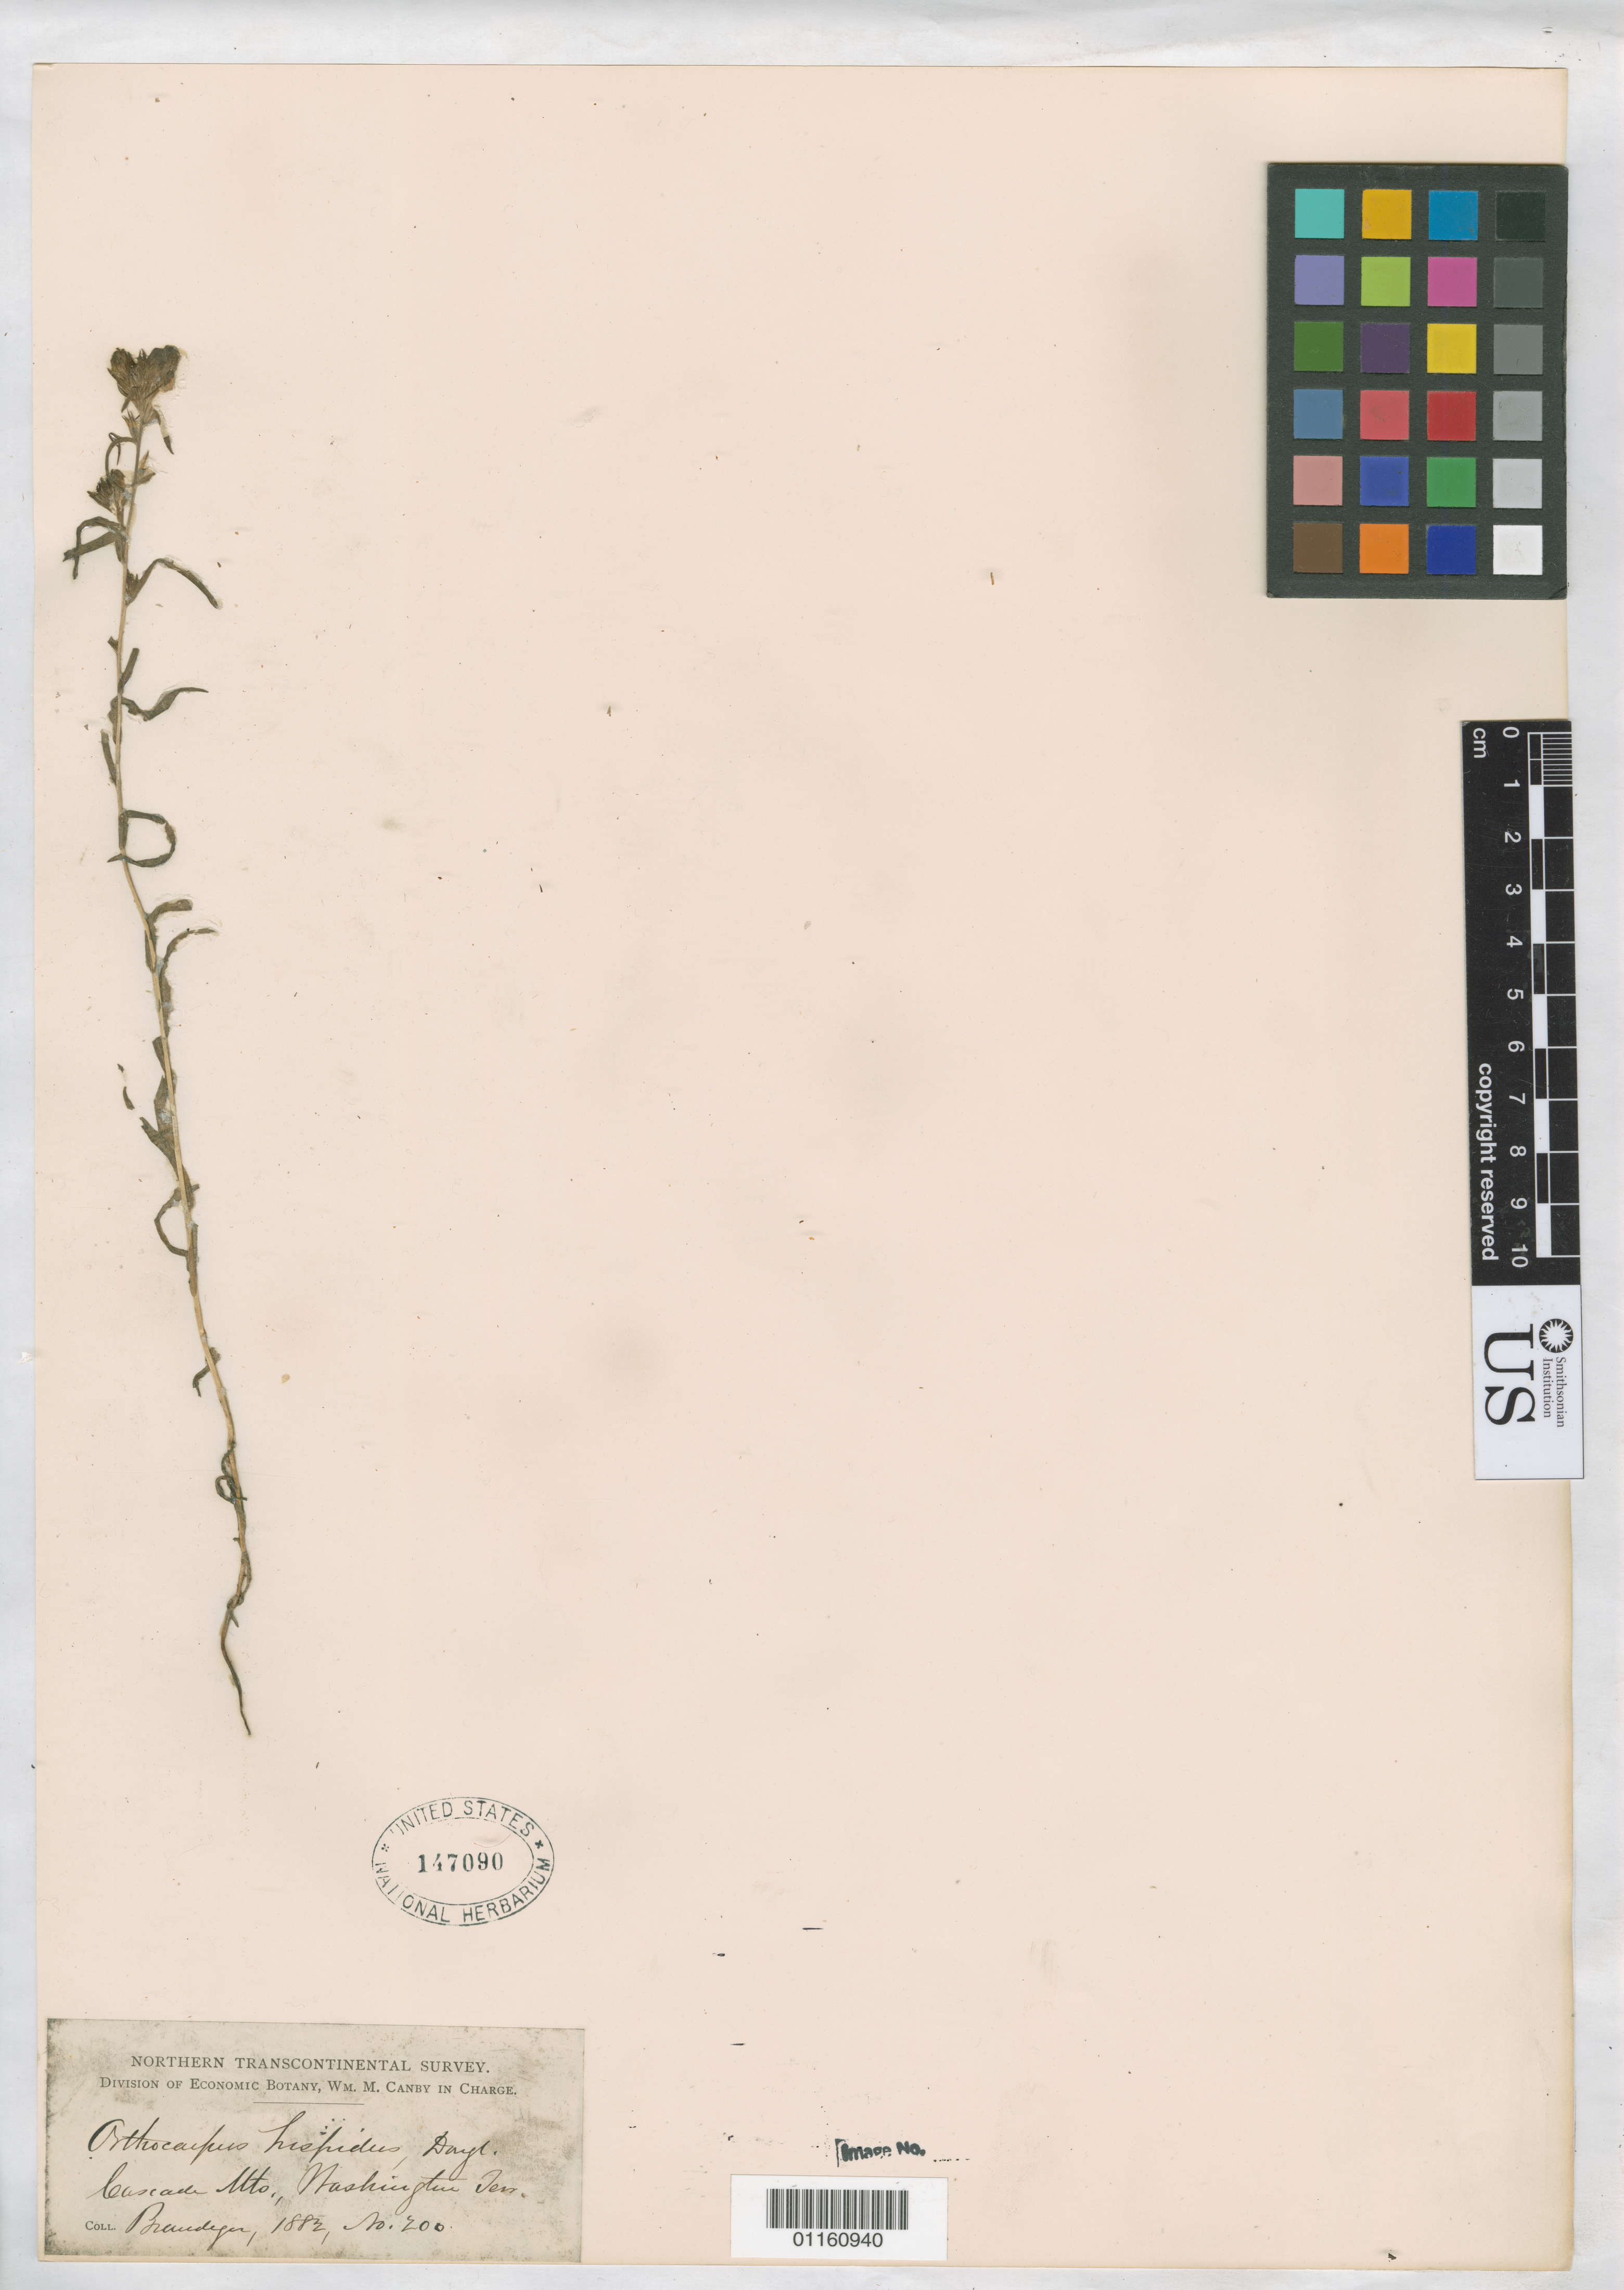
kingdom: Plantae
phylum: Tracheophyta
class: Magnoliopsida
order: Lamiales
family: Orobanchaceae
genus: Orthocarpus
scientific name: Orthocarpus hispidus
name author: Benth.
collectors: T. S. Brandegee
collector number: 200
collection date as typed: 1882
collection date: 1882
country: United States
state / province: Washington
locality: Cascade Mts.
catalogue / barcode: US 147090